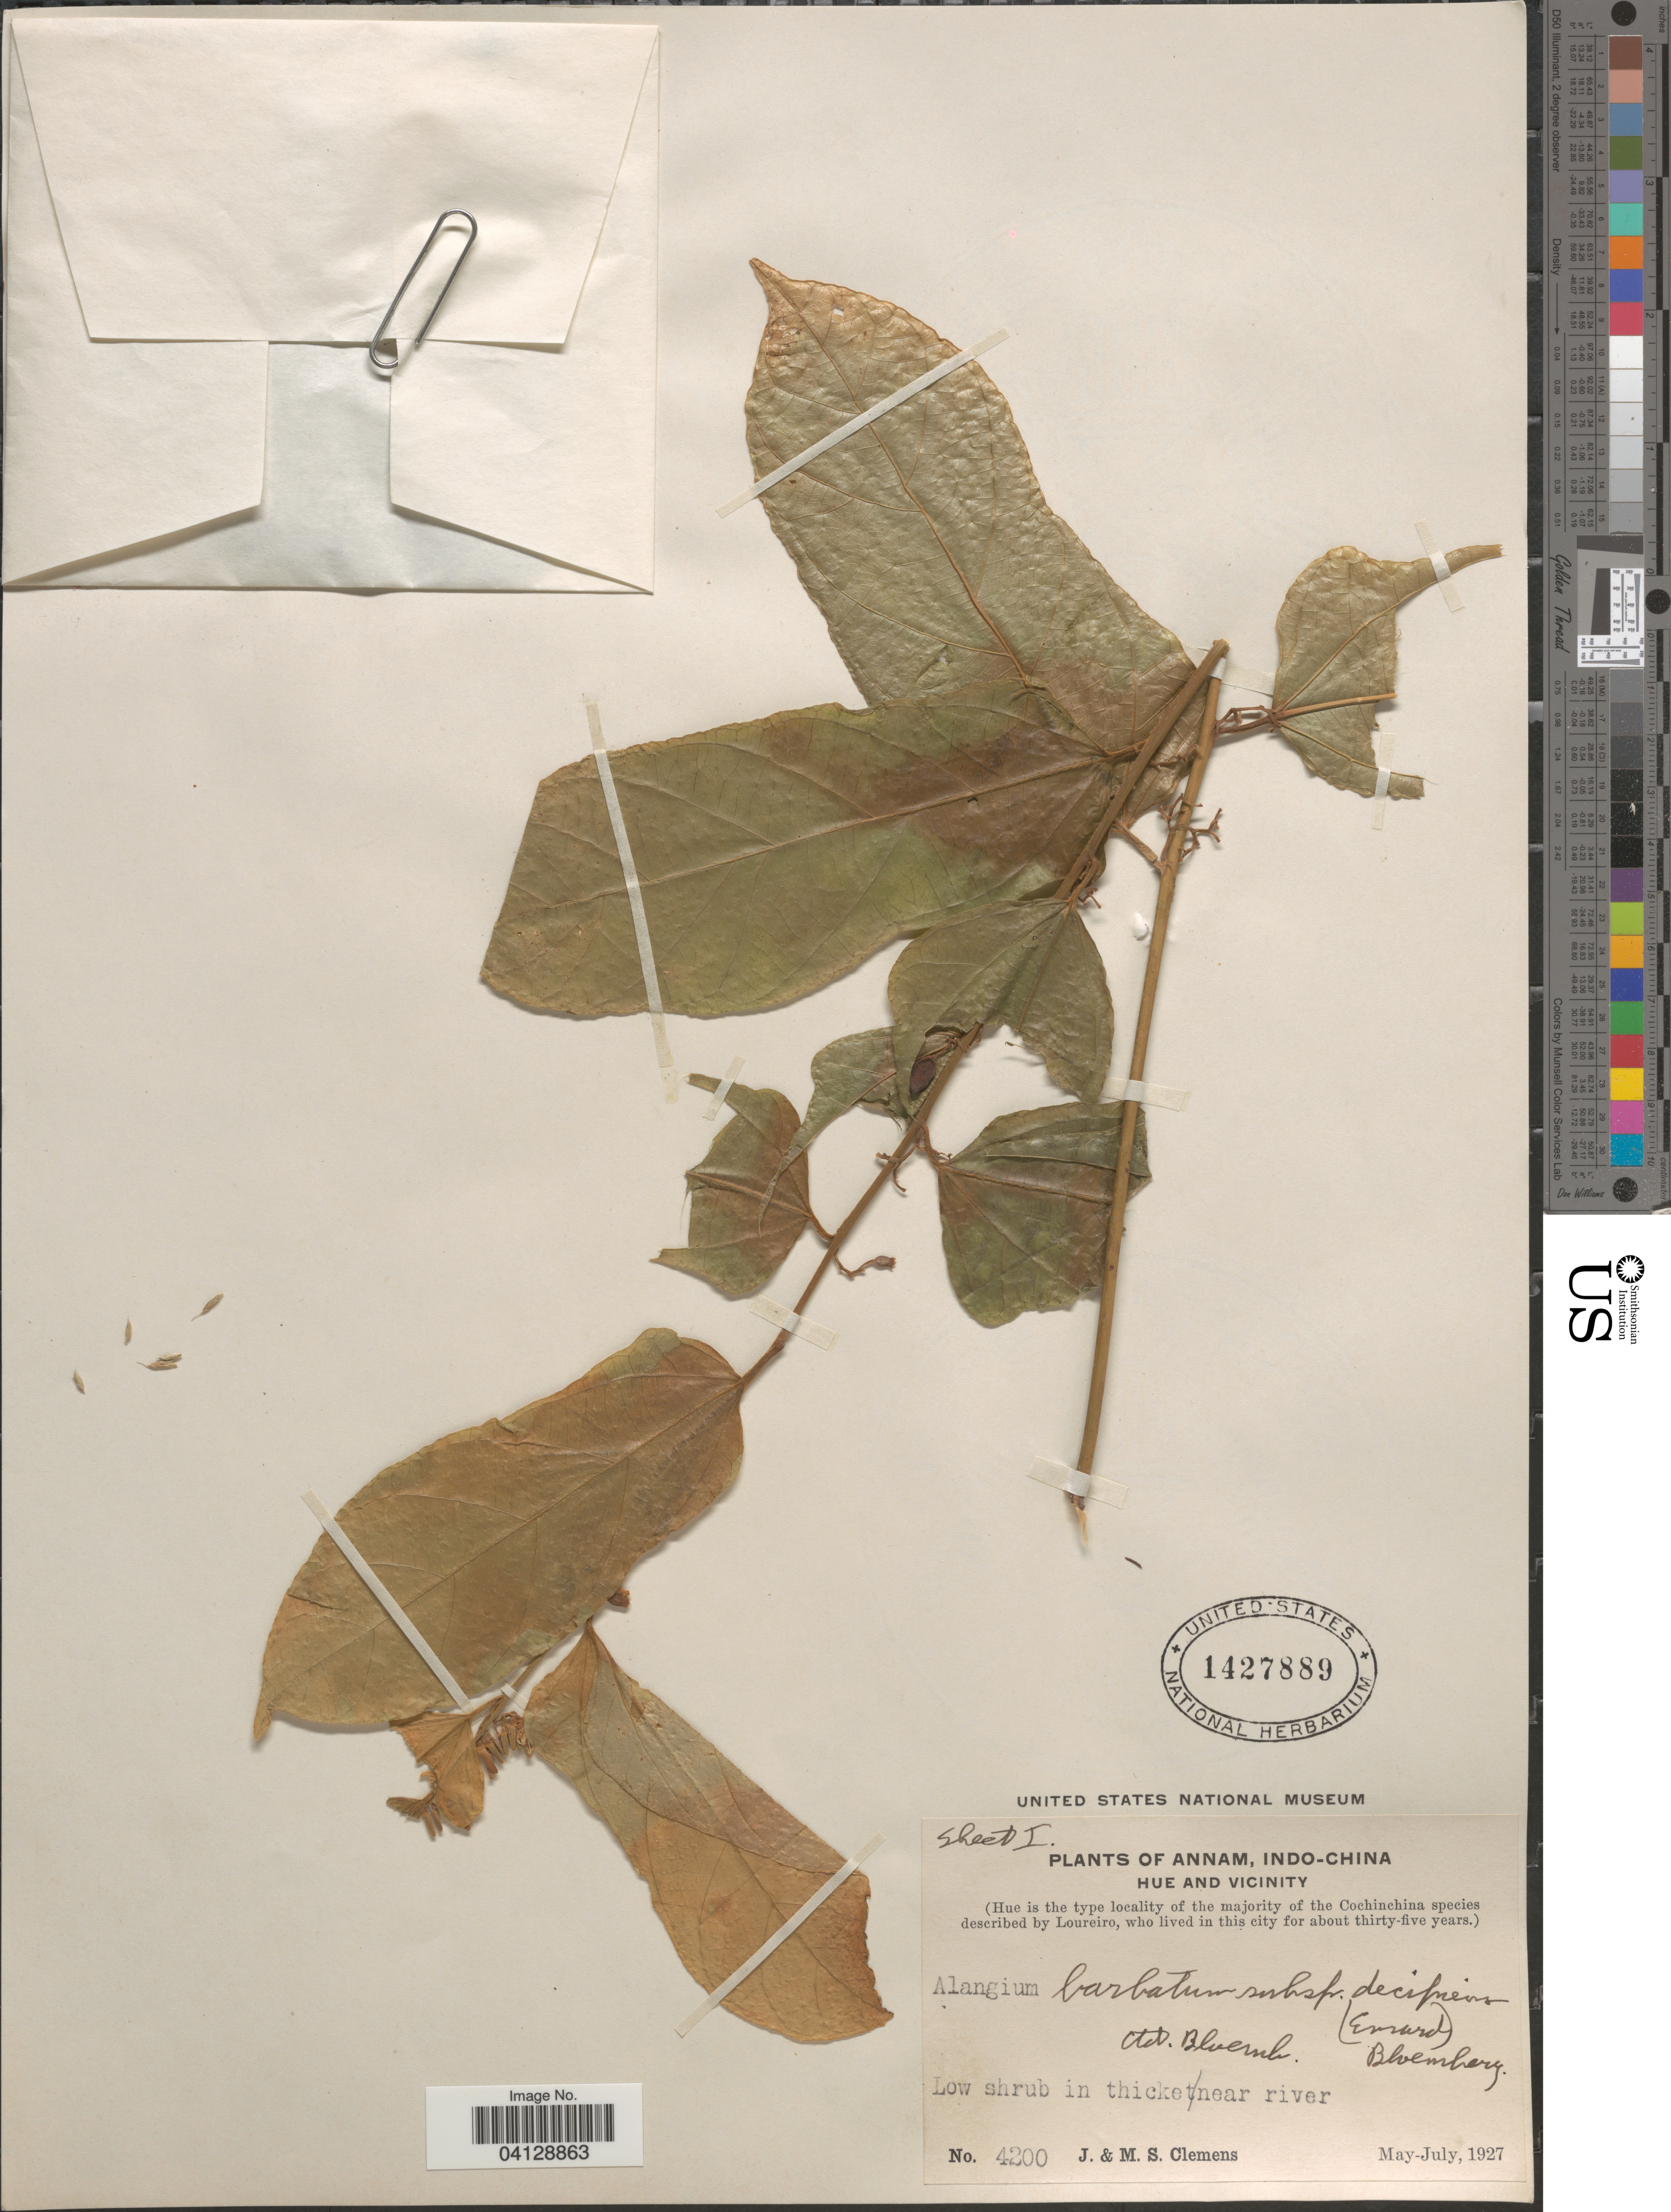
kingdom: Plantae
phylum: Tracheophyta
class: Magnoliopsida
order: Cornales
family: Cornaceae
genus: Alangium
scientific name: Alangium barbatum subsp. decipiens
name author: (Evrard) Bloemb.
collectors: J. Clemens & M. S. Clemens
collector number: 4200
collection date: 1927-05/1927-07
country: Vietnam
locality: Annam, Indo-China. Hue and vicinity.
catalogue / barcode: US 1427889